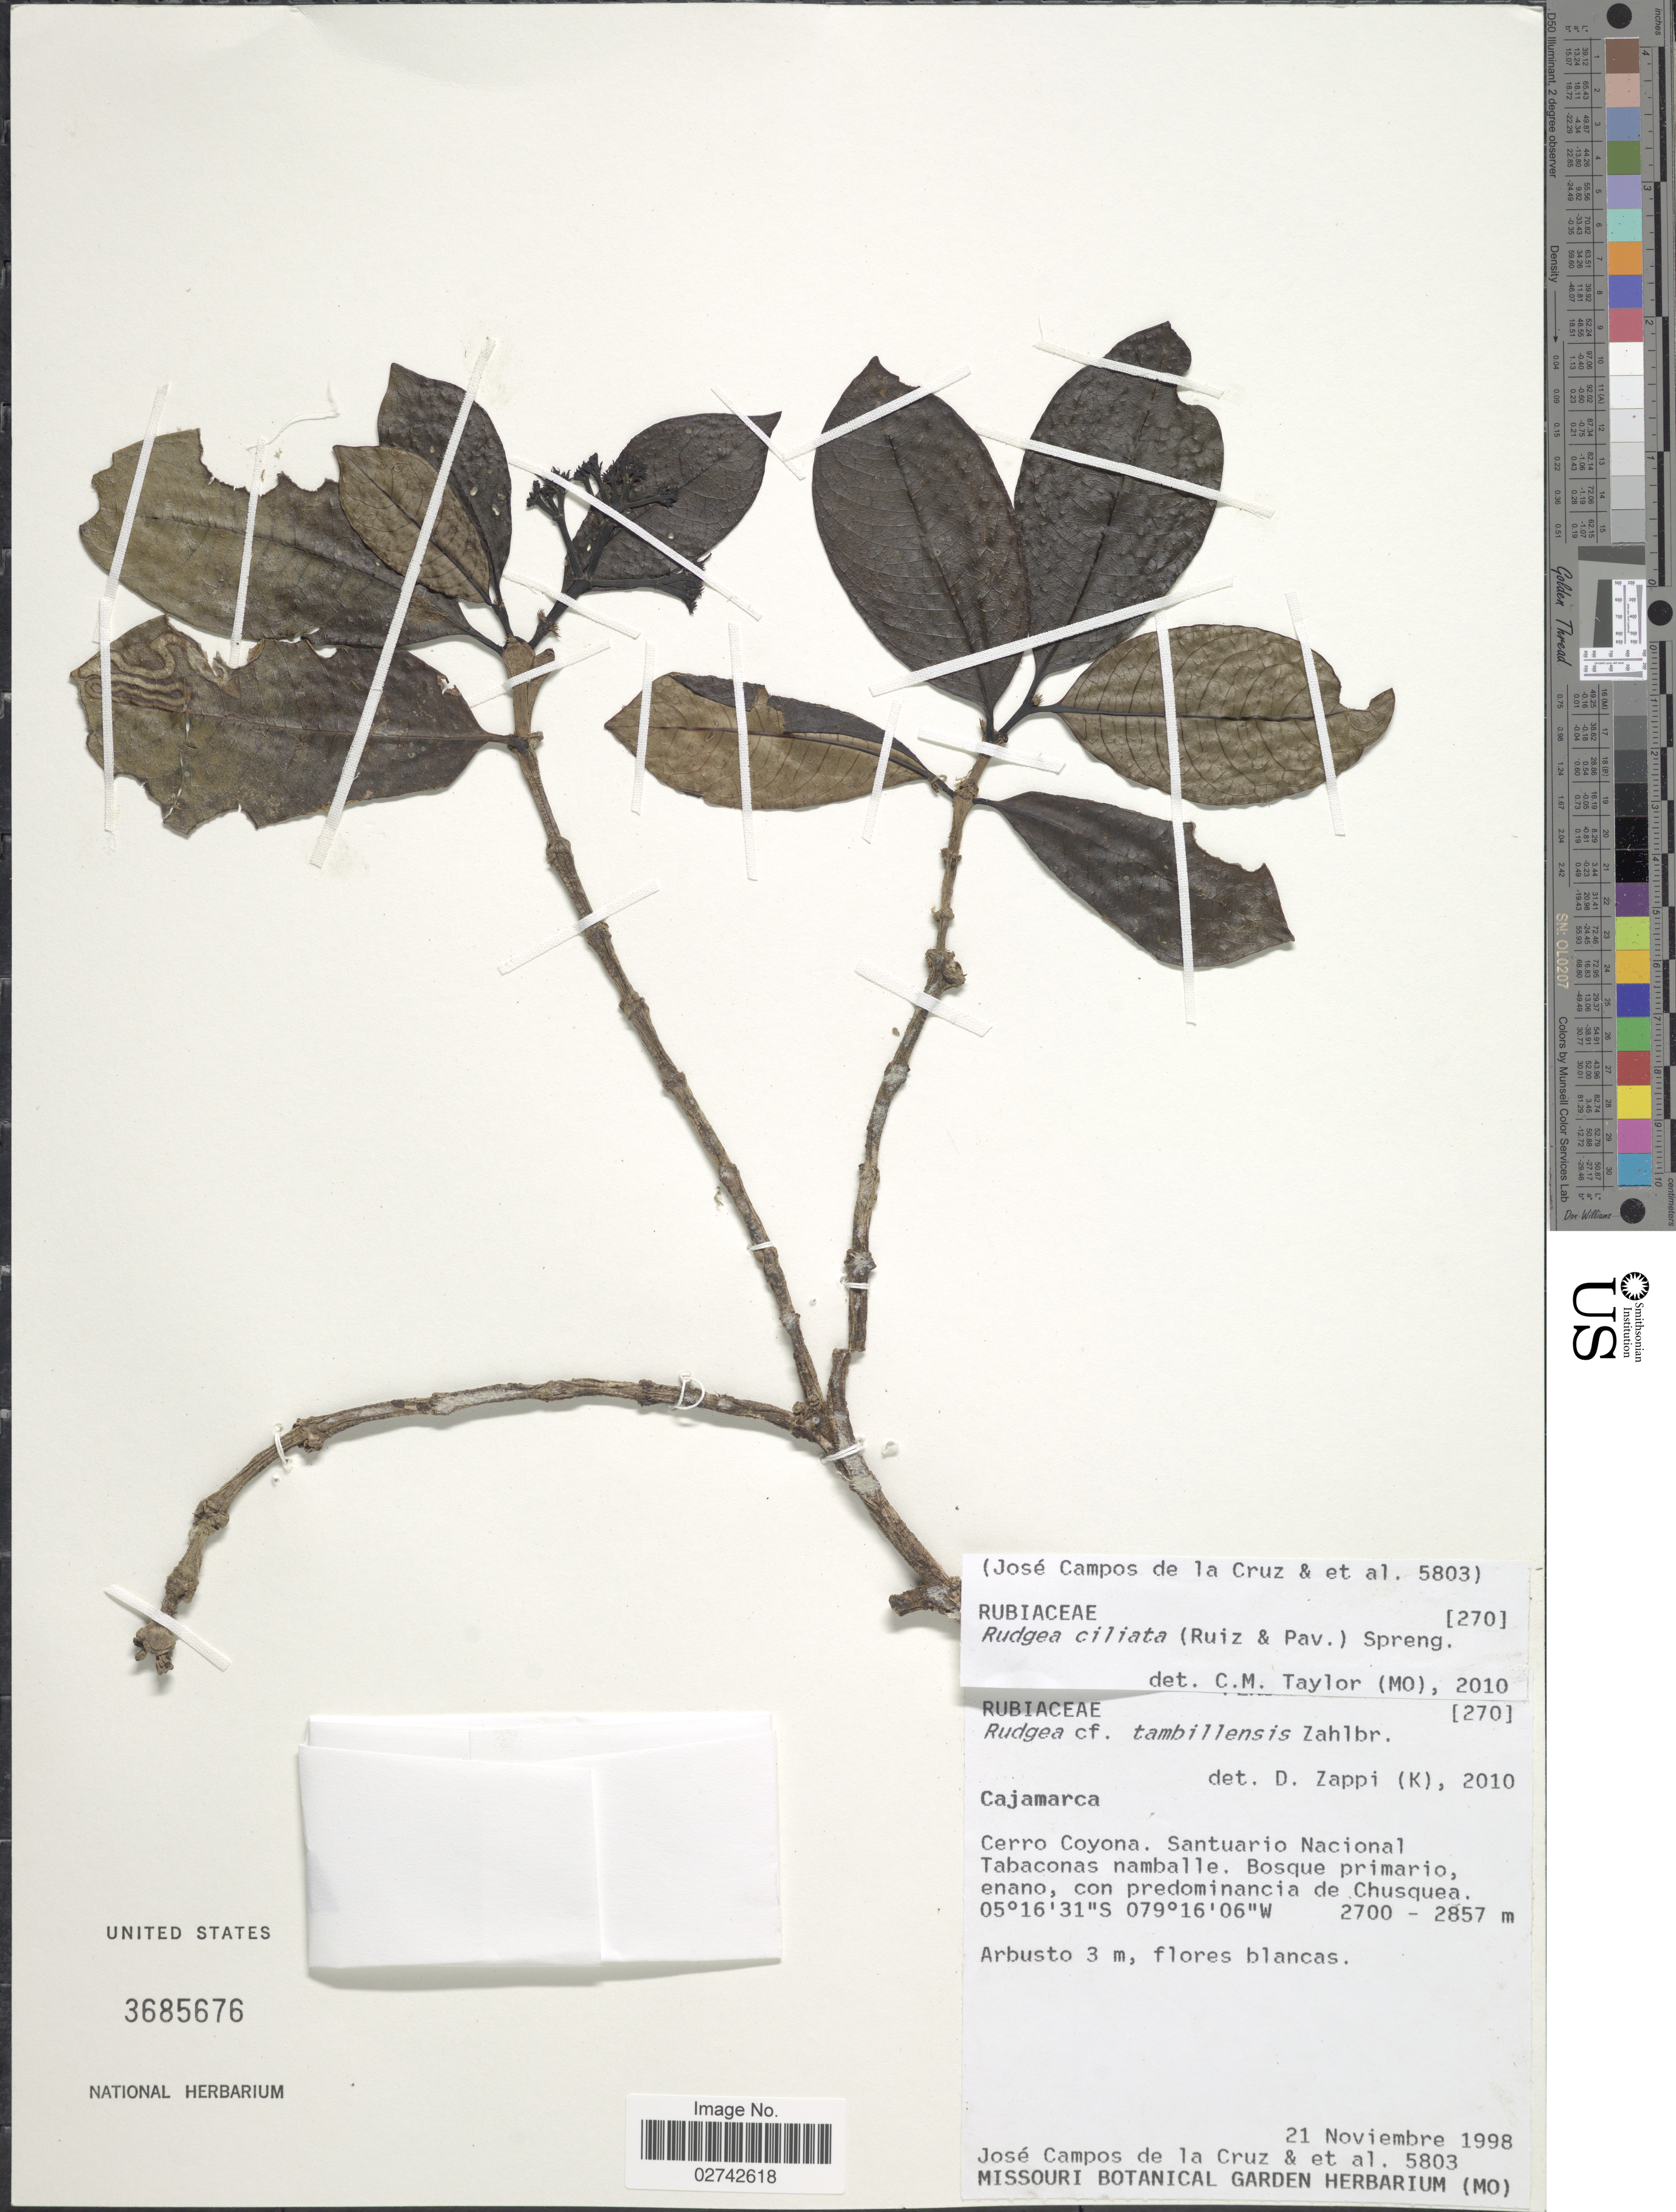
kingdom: Plantae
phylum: Tracheophyta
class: Magnoliopsida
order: Gentianales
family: Rubiaceae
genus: Rudgea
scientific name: Rudgea ciliata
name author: (Ruiz & Pav.) Spreng.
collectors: J. Campos de la Cruz & et al.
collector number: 5803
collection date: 1998-11-21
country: Peru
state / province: Cajamarca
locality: Cajamarca, Cerro Coyona, Santuario Nacional Tabaconas namballe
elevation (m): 2700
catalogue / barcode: US 3685676